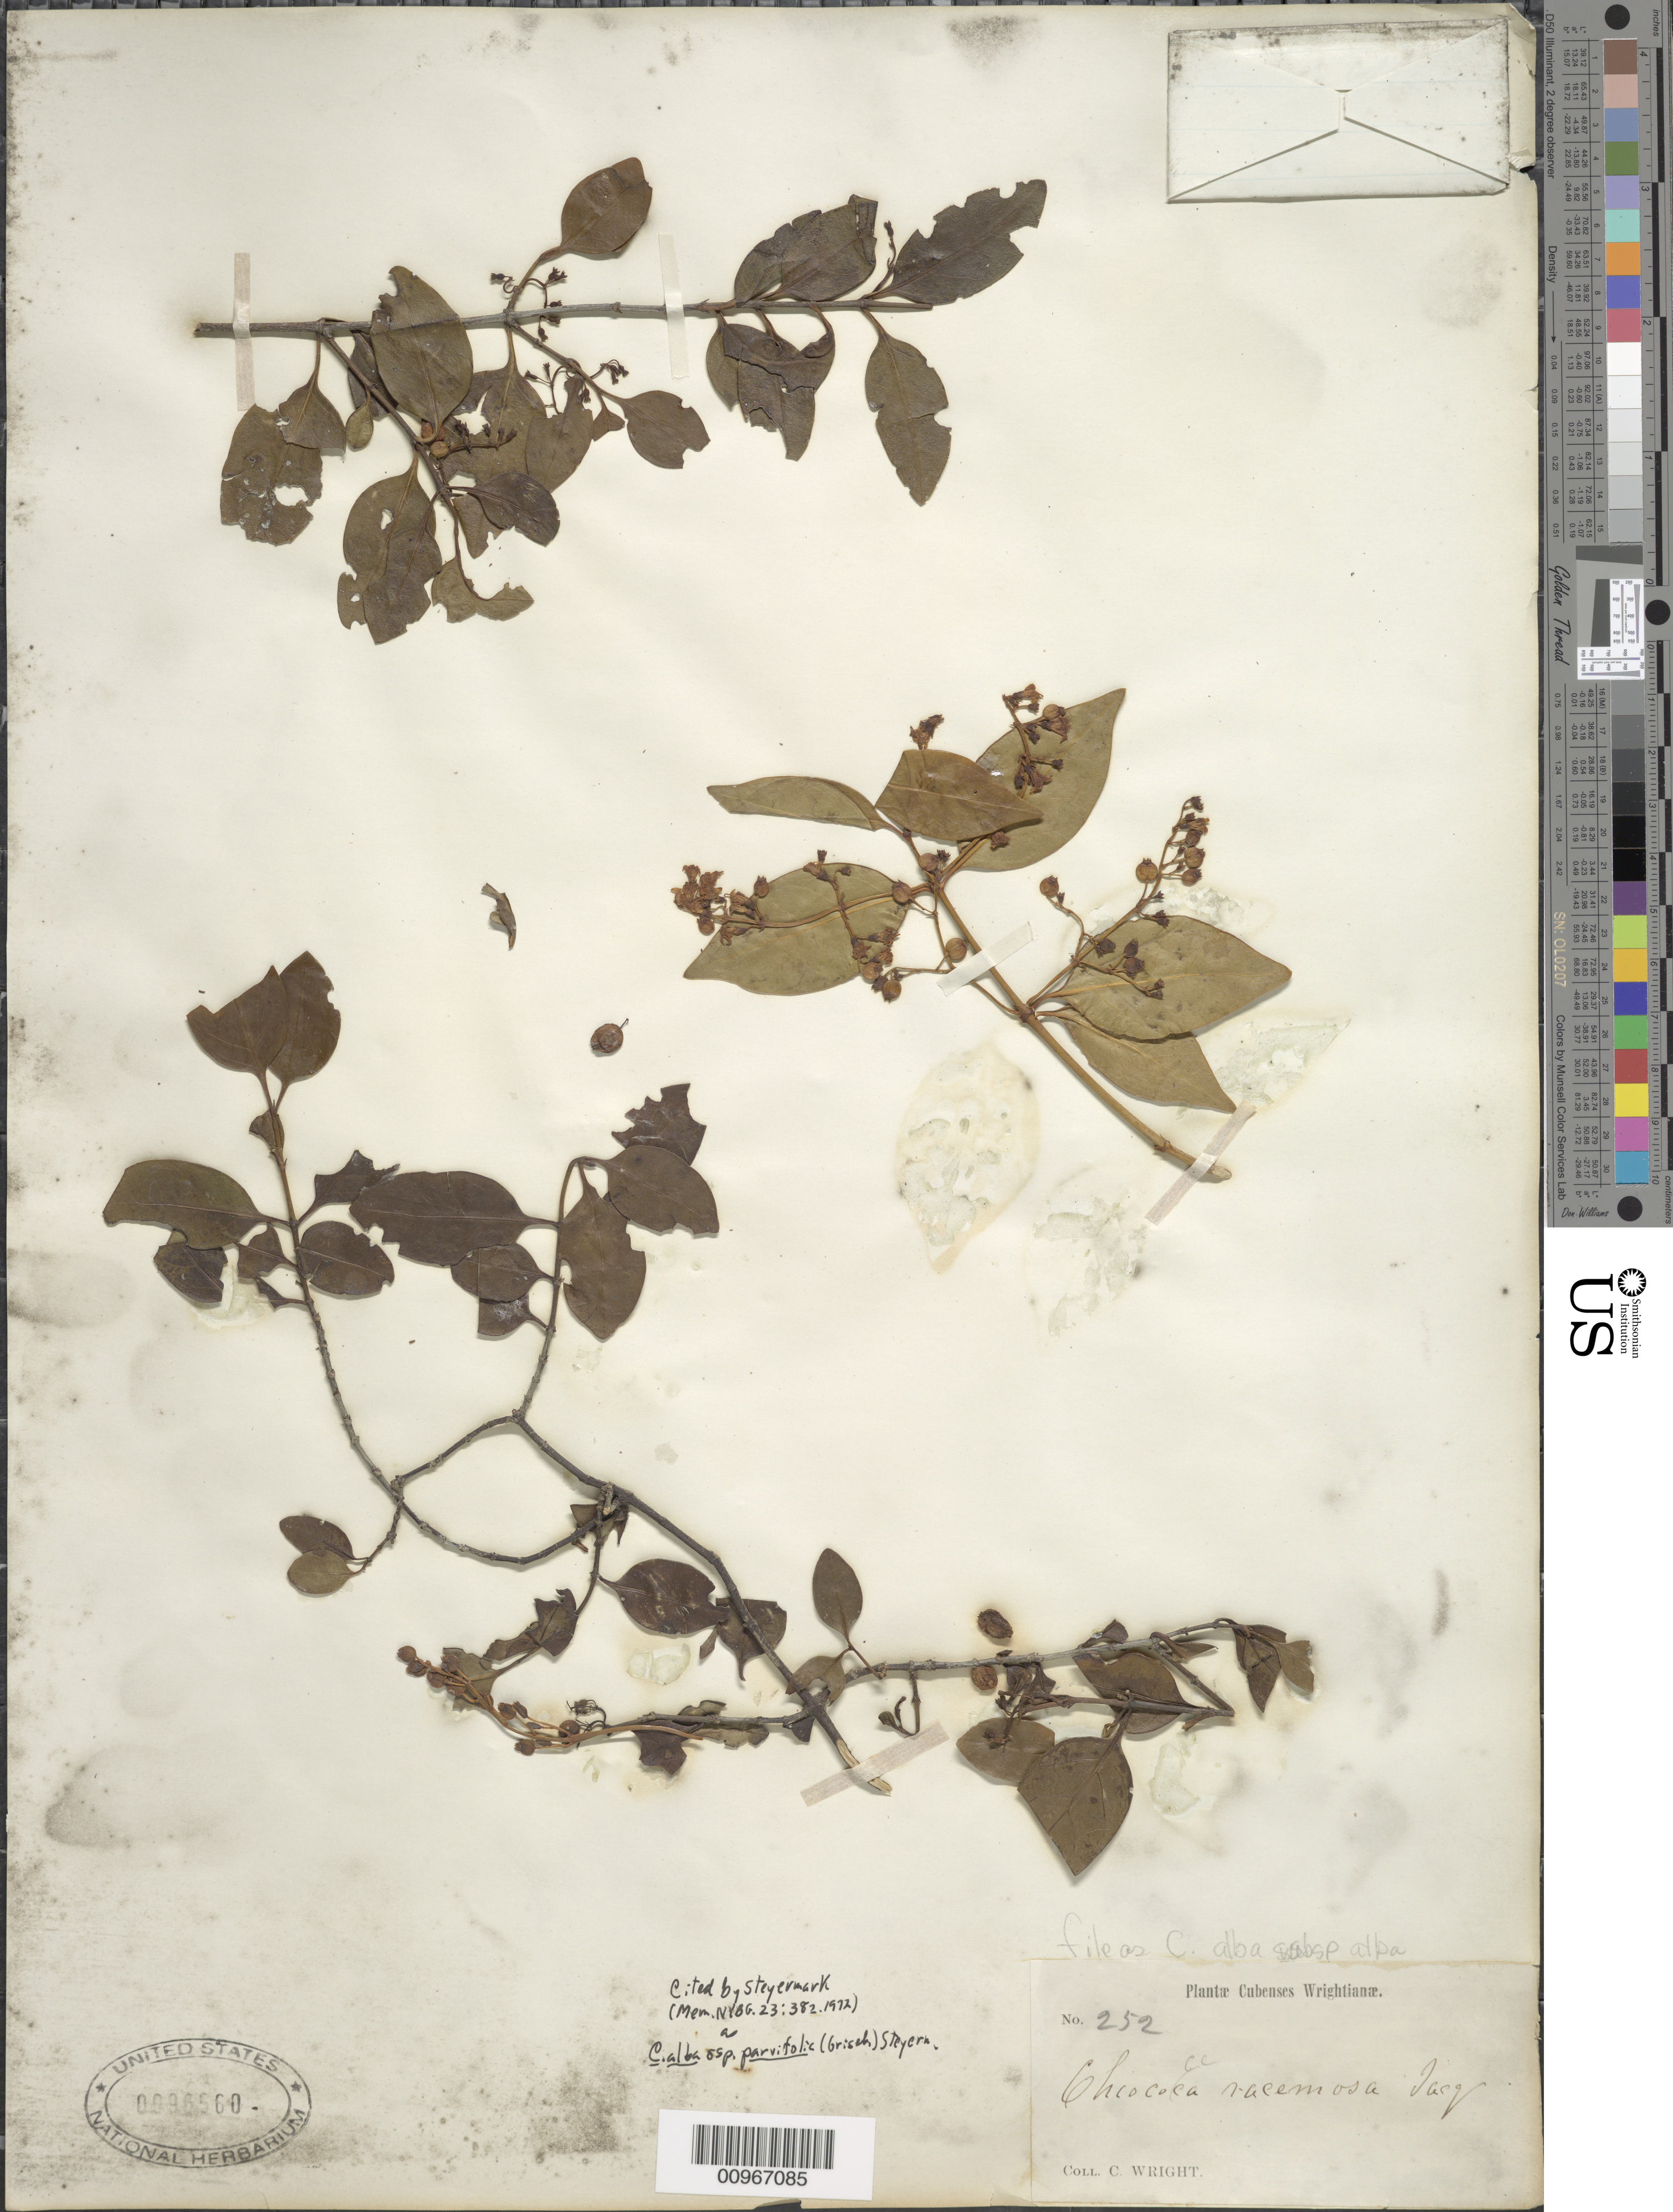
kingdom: Plantae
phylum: Tracheophyta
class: Magnoliopsida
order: Gentianales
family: Rubiaceae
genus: Chiococca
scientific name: Chiococca alba subsp. parvifolia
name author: (Wullschl. ex Griseb.) Steyerm.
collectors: C. Wright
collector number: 252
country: Cuba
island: Greater Antilles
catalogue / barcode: US 96560